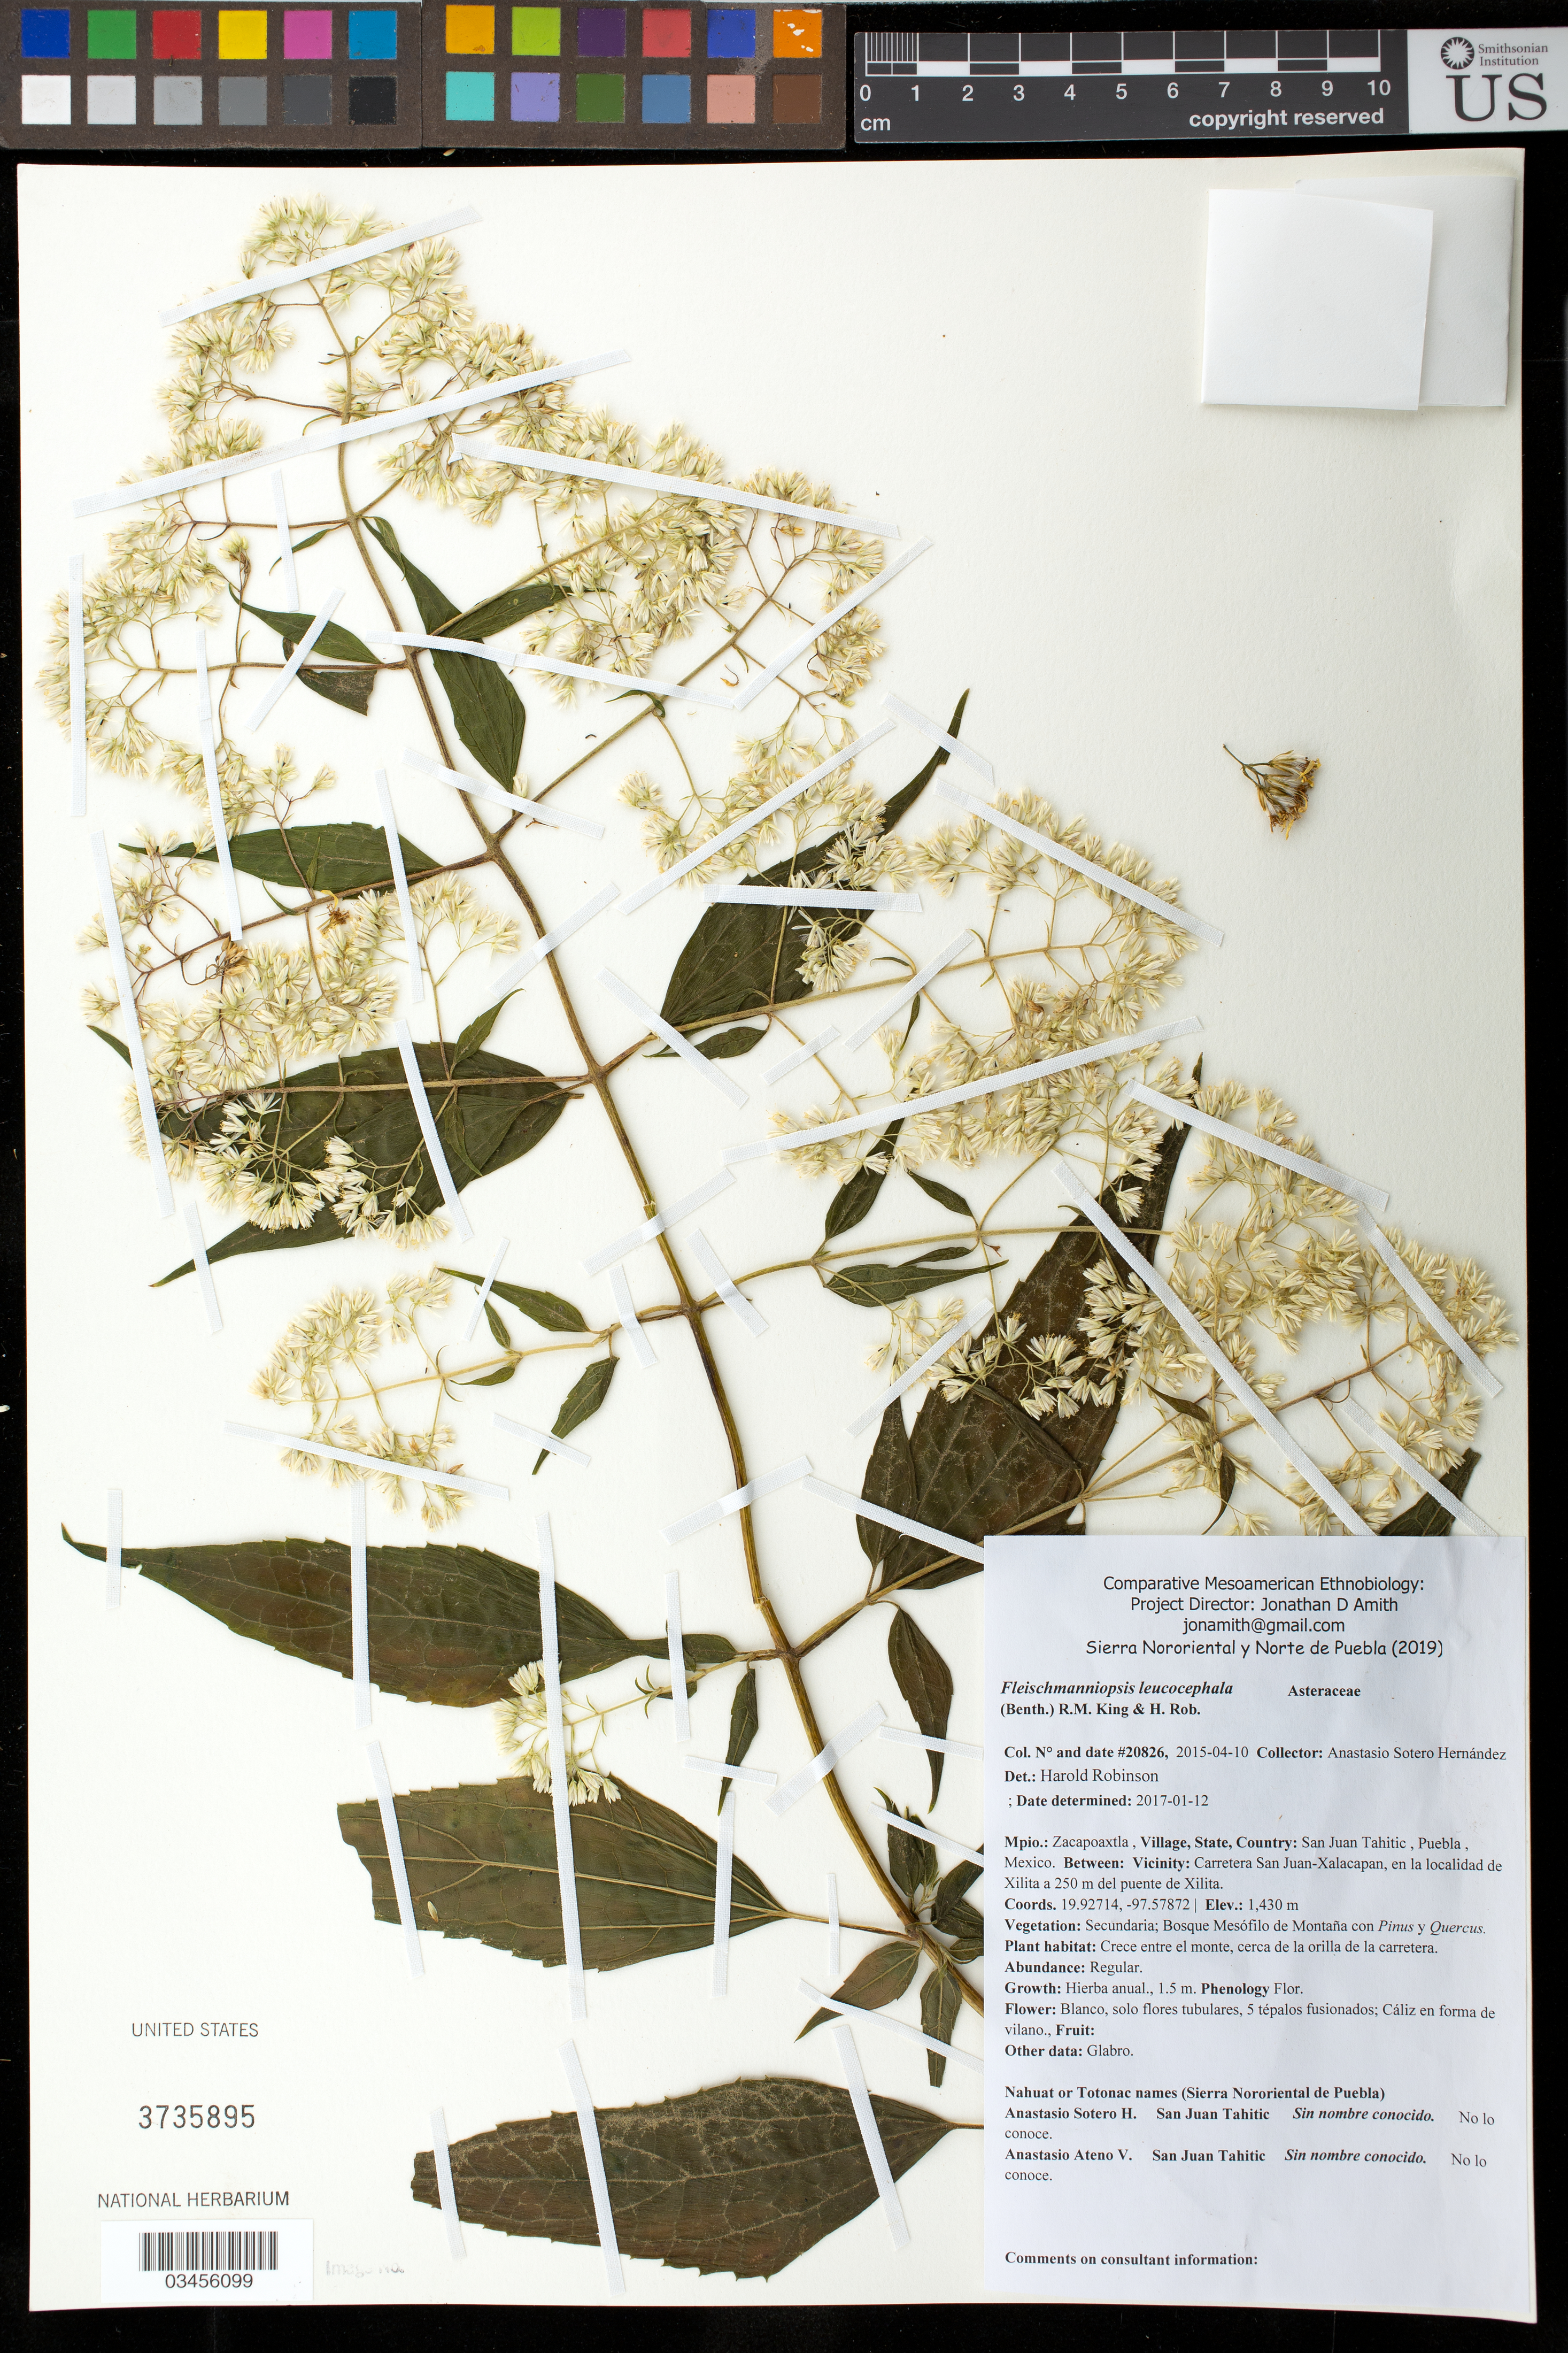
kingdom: Plantae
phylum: Tracheophyta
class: Magnoliopsida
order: Asterales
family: Asteraceae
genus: Fleischmanniopsis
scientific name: Fleischmanniopsis leucocephala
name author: (Benth.) R.M. King & H. Rob.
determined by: Robinson, Harold E., (US)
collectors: A. Sotero H.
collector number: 20826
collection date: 2015-04-10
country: México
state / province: Puebla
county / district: Zacapoaxtla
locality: PUEBLO: San Juan Tahitic; LOCALIDAD EXACTA: Carretera San Juan-Xalacapan, en la localidad de Xilita a 250 m del puente de Xilita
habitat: Bosque mesófilo de montaña con Pinus y Quercus | Crece entre el monte, cerca de la orilla de la carretera.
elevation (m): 1430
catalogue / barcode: US 3735895